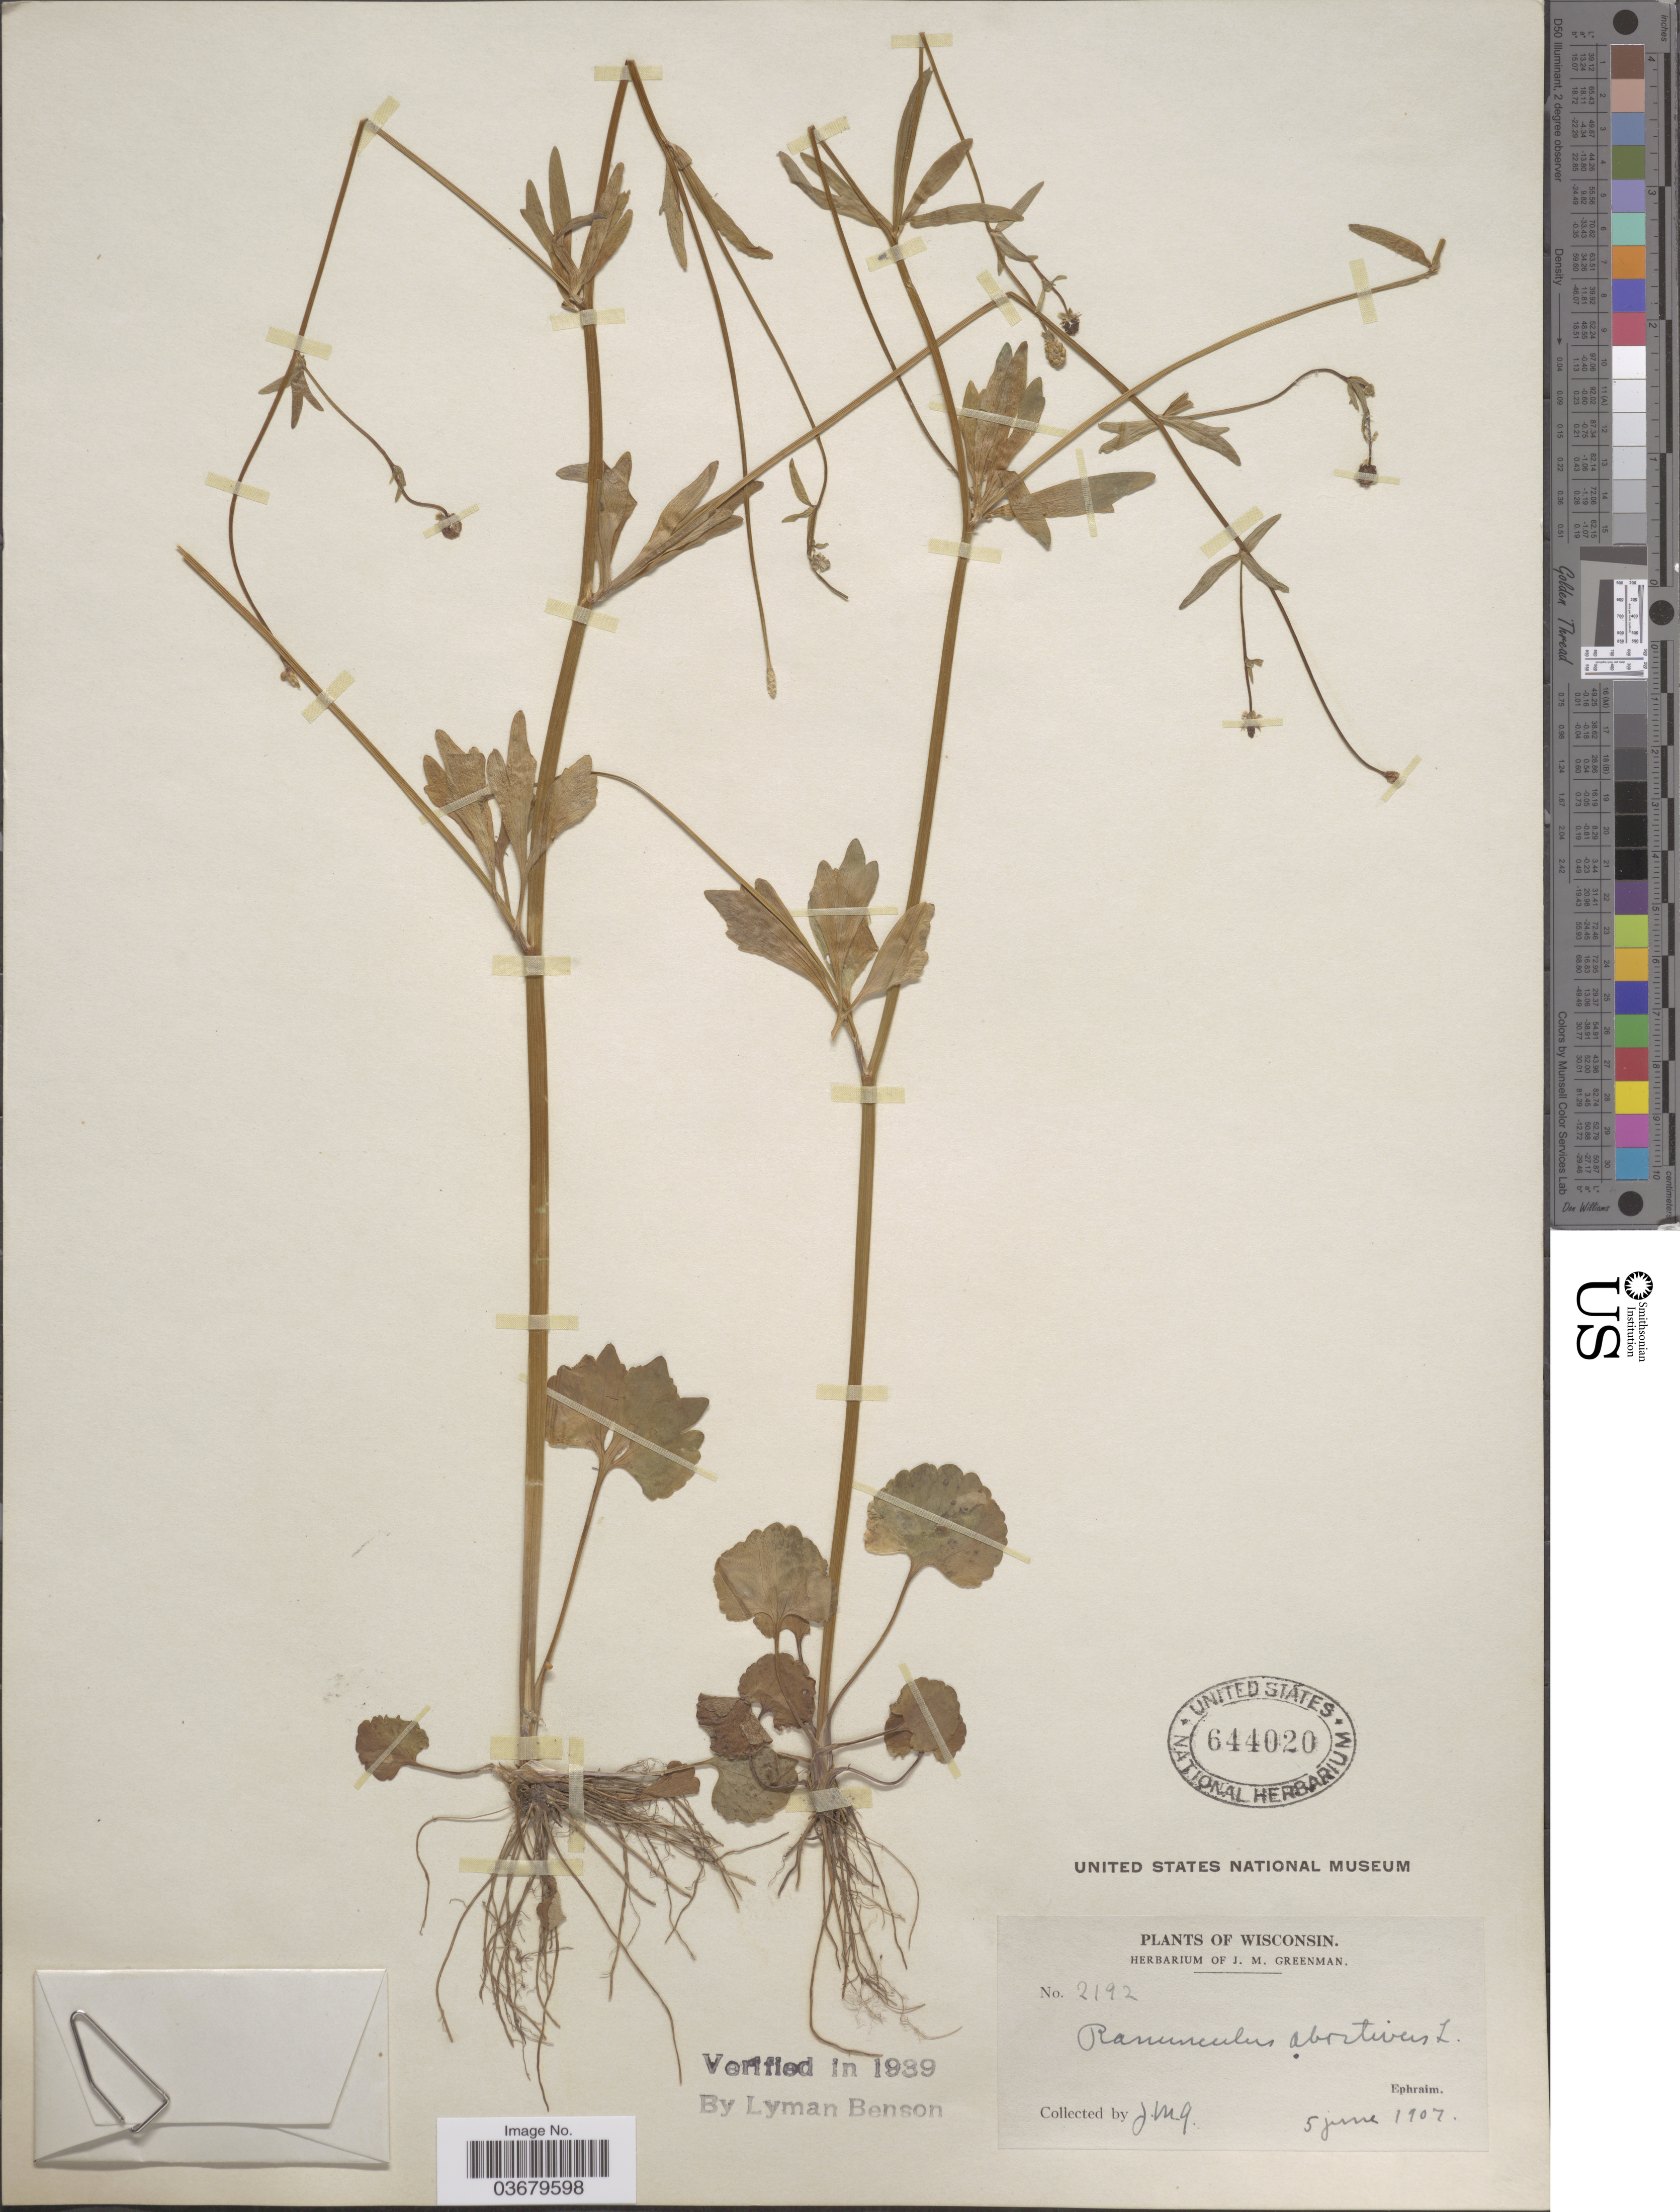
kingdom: Plantae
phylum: Tracheophyta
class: Magnoliopsida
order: Ranunculales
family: Ranunculaceae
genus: Ranunculus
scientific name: Ranunculus abortivus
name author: L.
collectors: J. M. Greenman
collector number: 2192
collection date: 1907-06-05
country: United States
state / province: Wisconsin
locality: Ephraim.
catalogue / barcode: US 644020